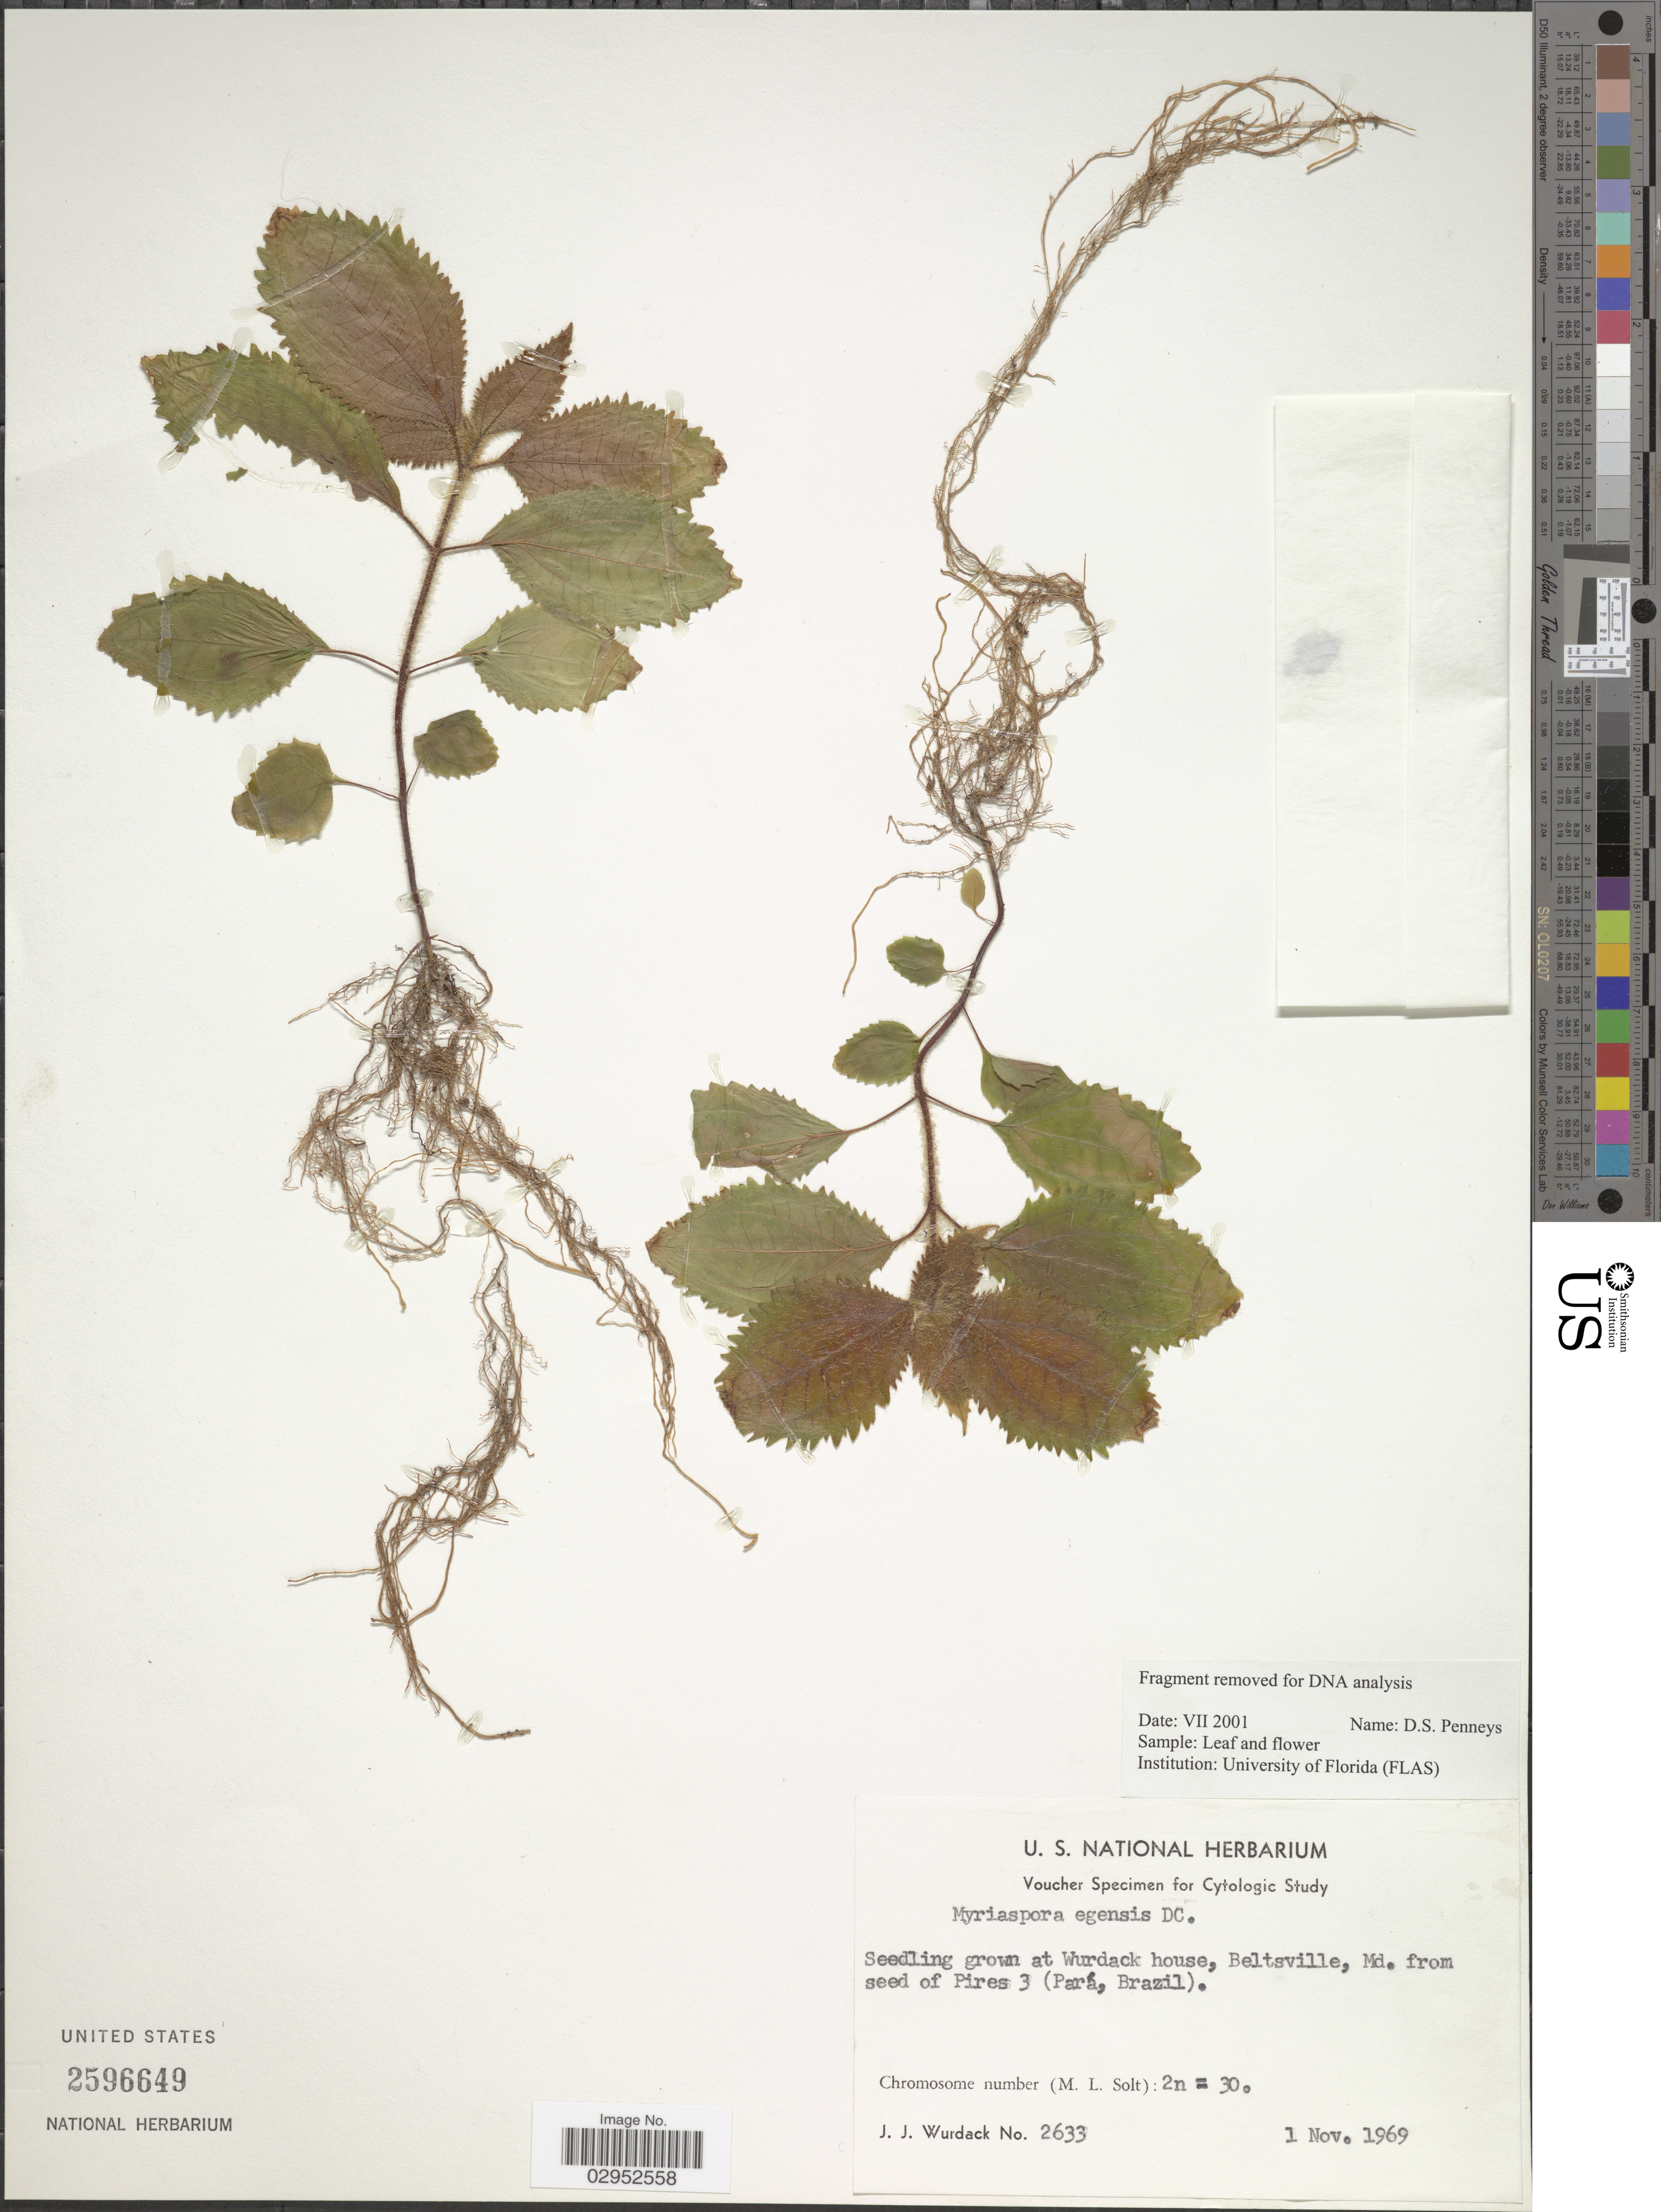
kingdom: Plantae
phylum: Tracheophyta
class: Magnoliopsida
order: Myrtales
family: Melastomataceae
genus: Bellucia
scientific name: Bellucia egensis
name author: (DC.) Penneys et al.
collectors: J. J. Wurdack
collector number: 2633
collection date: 1969-11-01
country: United States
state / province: Maryland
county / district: Prince George's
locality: Wurdack house, Beltsville, Md.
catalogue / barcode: US 2596649